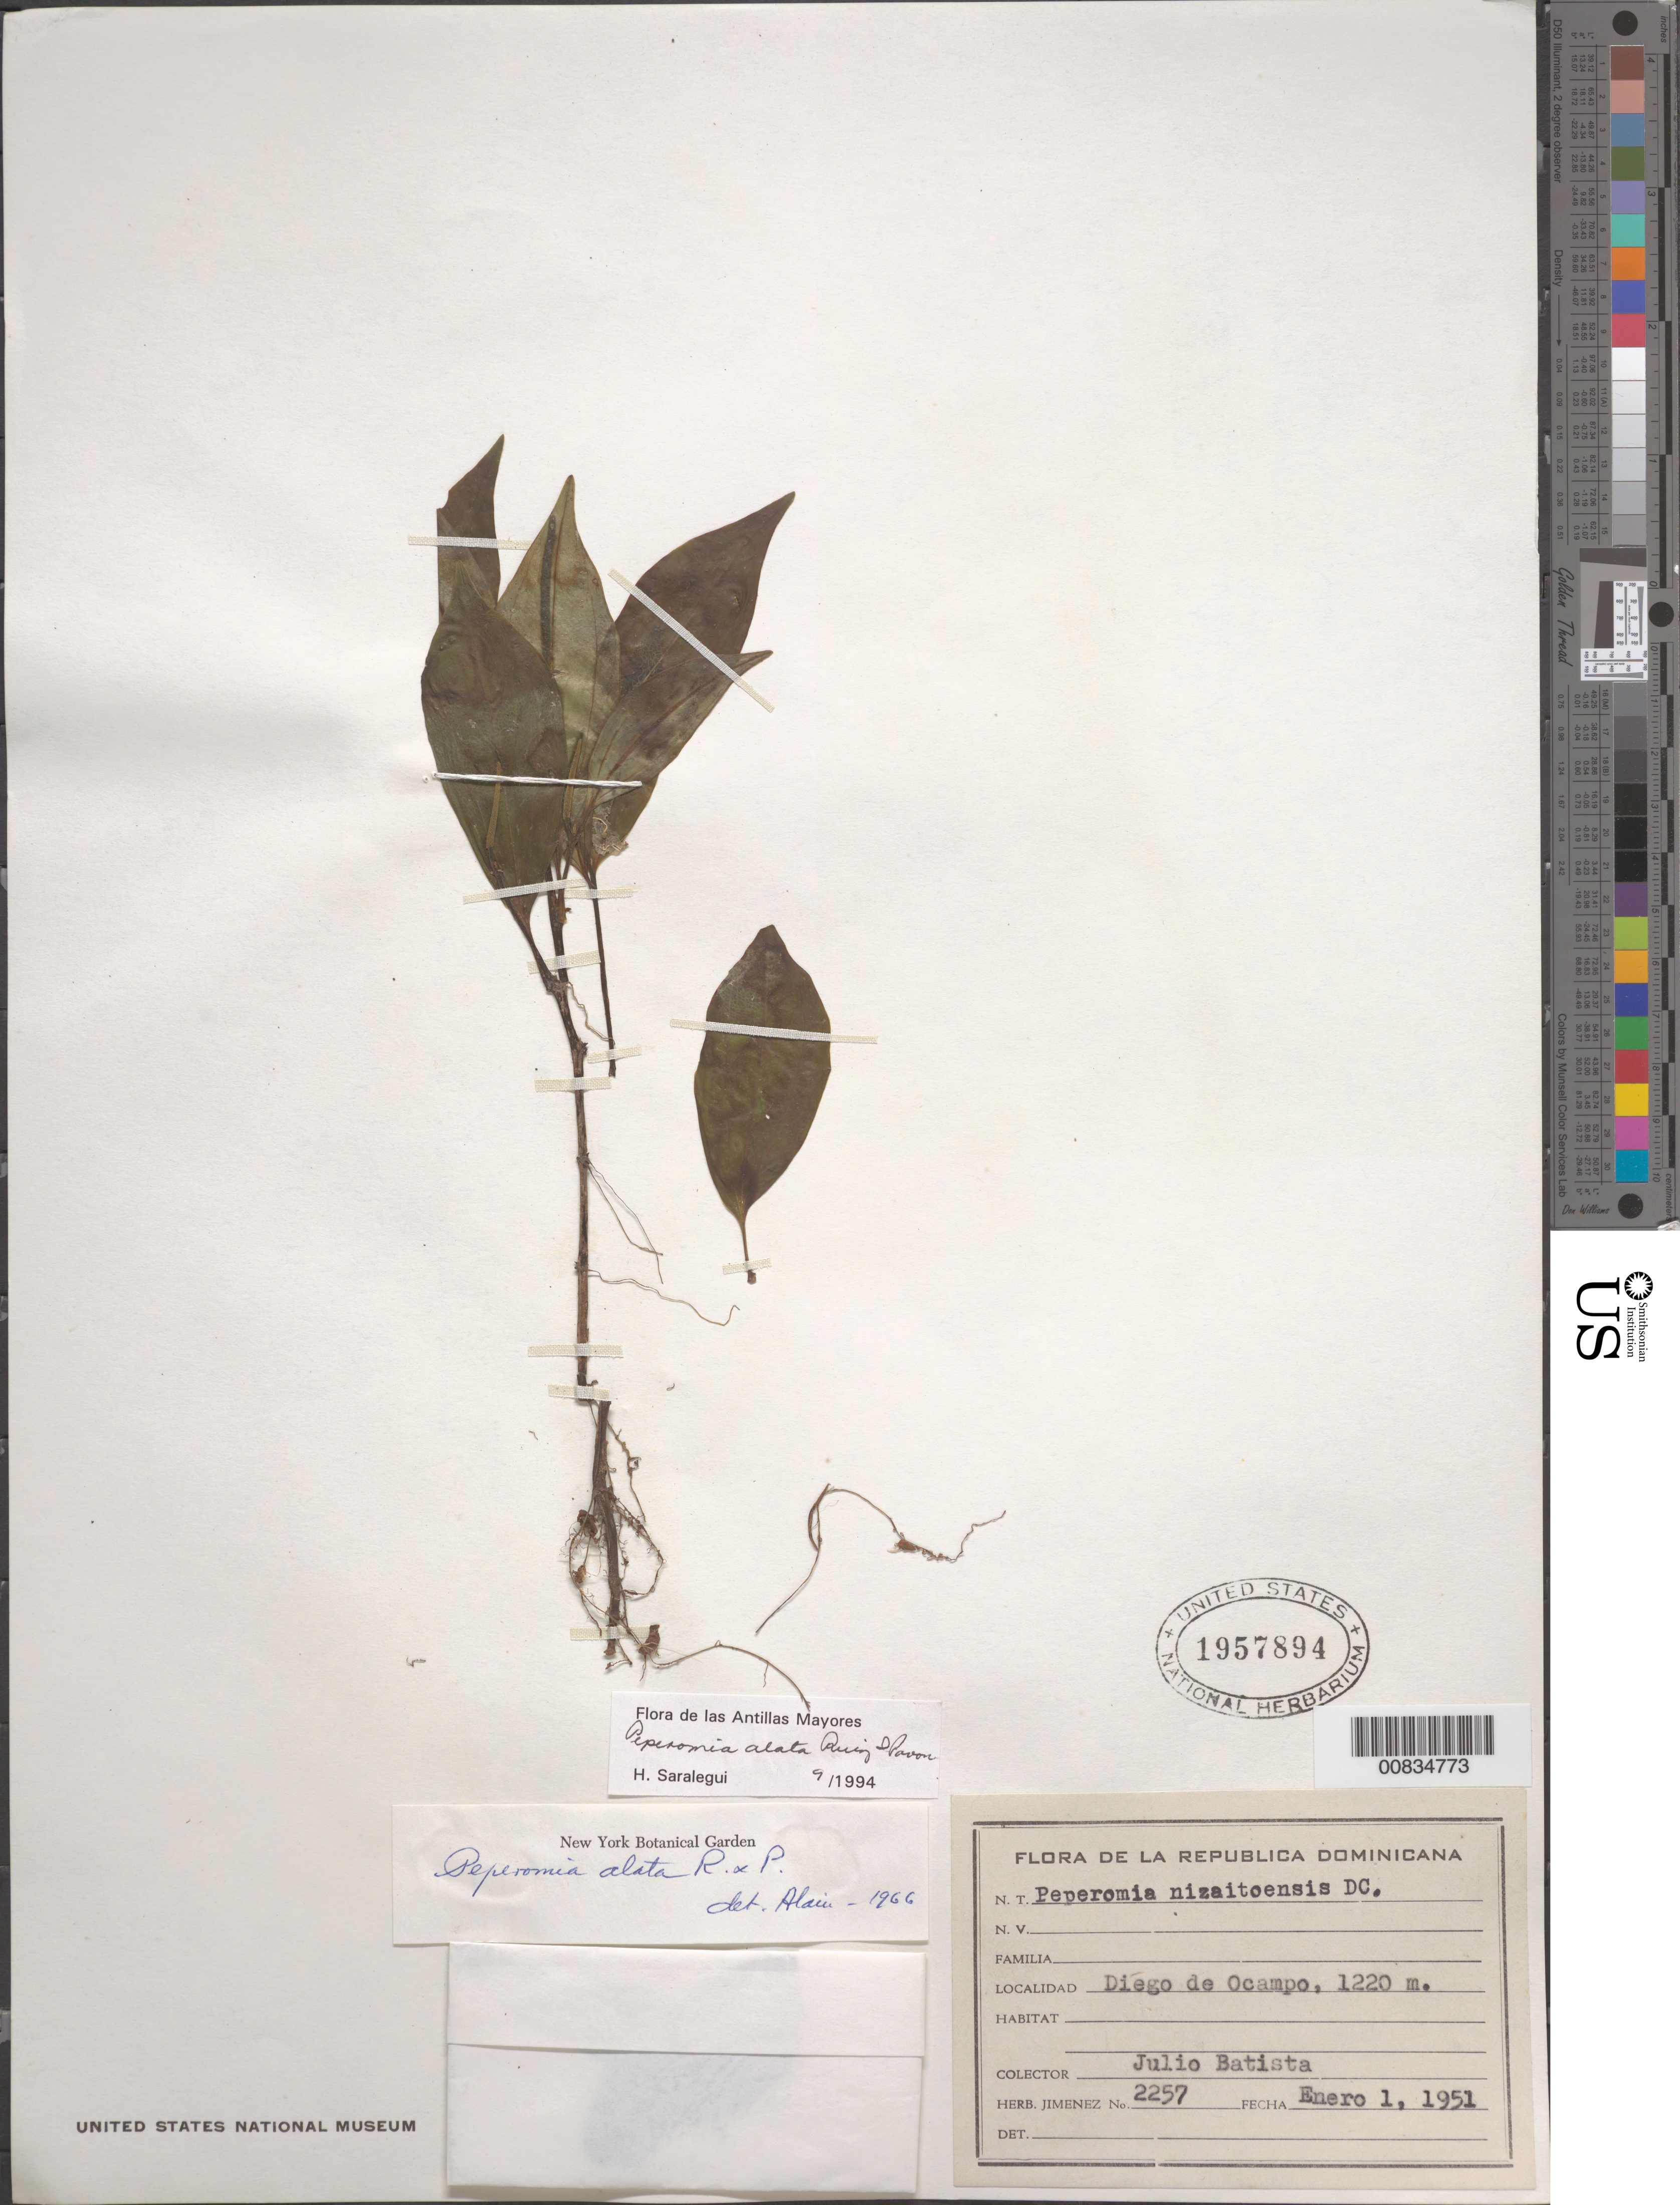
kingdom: Plantae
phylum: Tracheophyta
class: Magnoliopsida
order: Piperales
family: Piperaceae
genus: Peperomia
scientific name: Peperomia alata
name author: Ruiz & Pav.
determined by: Saralegui Boza, H., (HAJB), Jardin Botanico Nacional (Habana)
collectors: J. J. Jiménez & J. Batista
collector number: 2257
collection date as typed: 01 Jan 1951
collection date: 1951-01-01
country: Dominican Republic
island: Hispaniola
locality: Diego de Ocampo.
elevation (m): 1220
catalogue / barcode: US 1957894